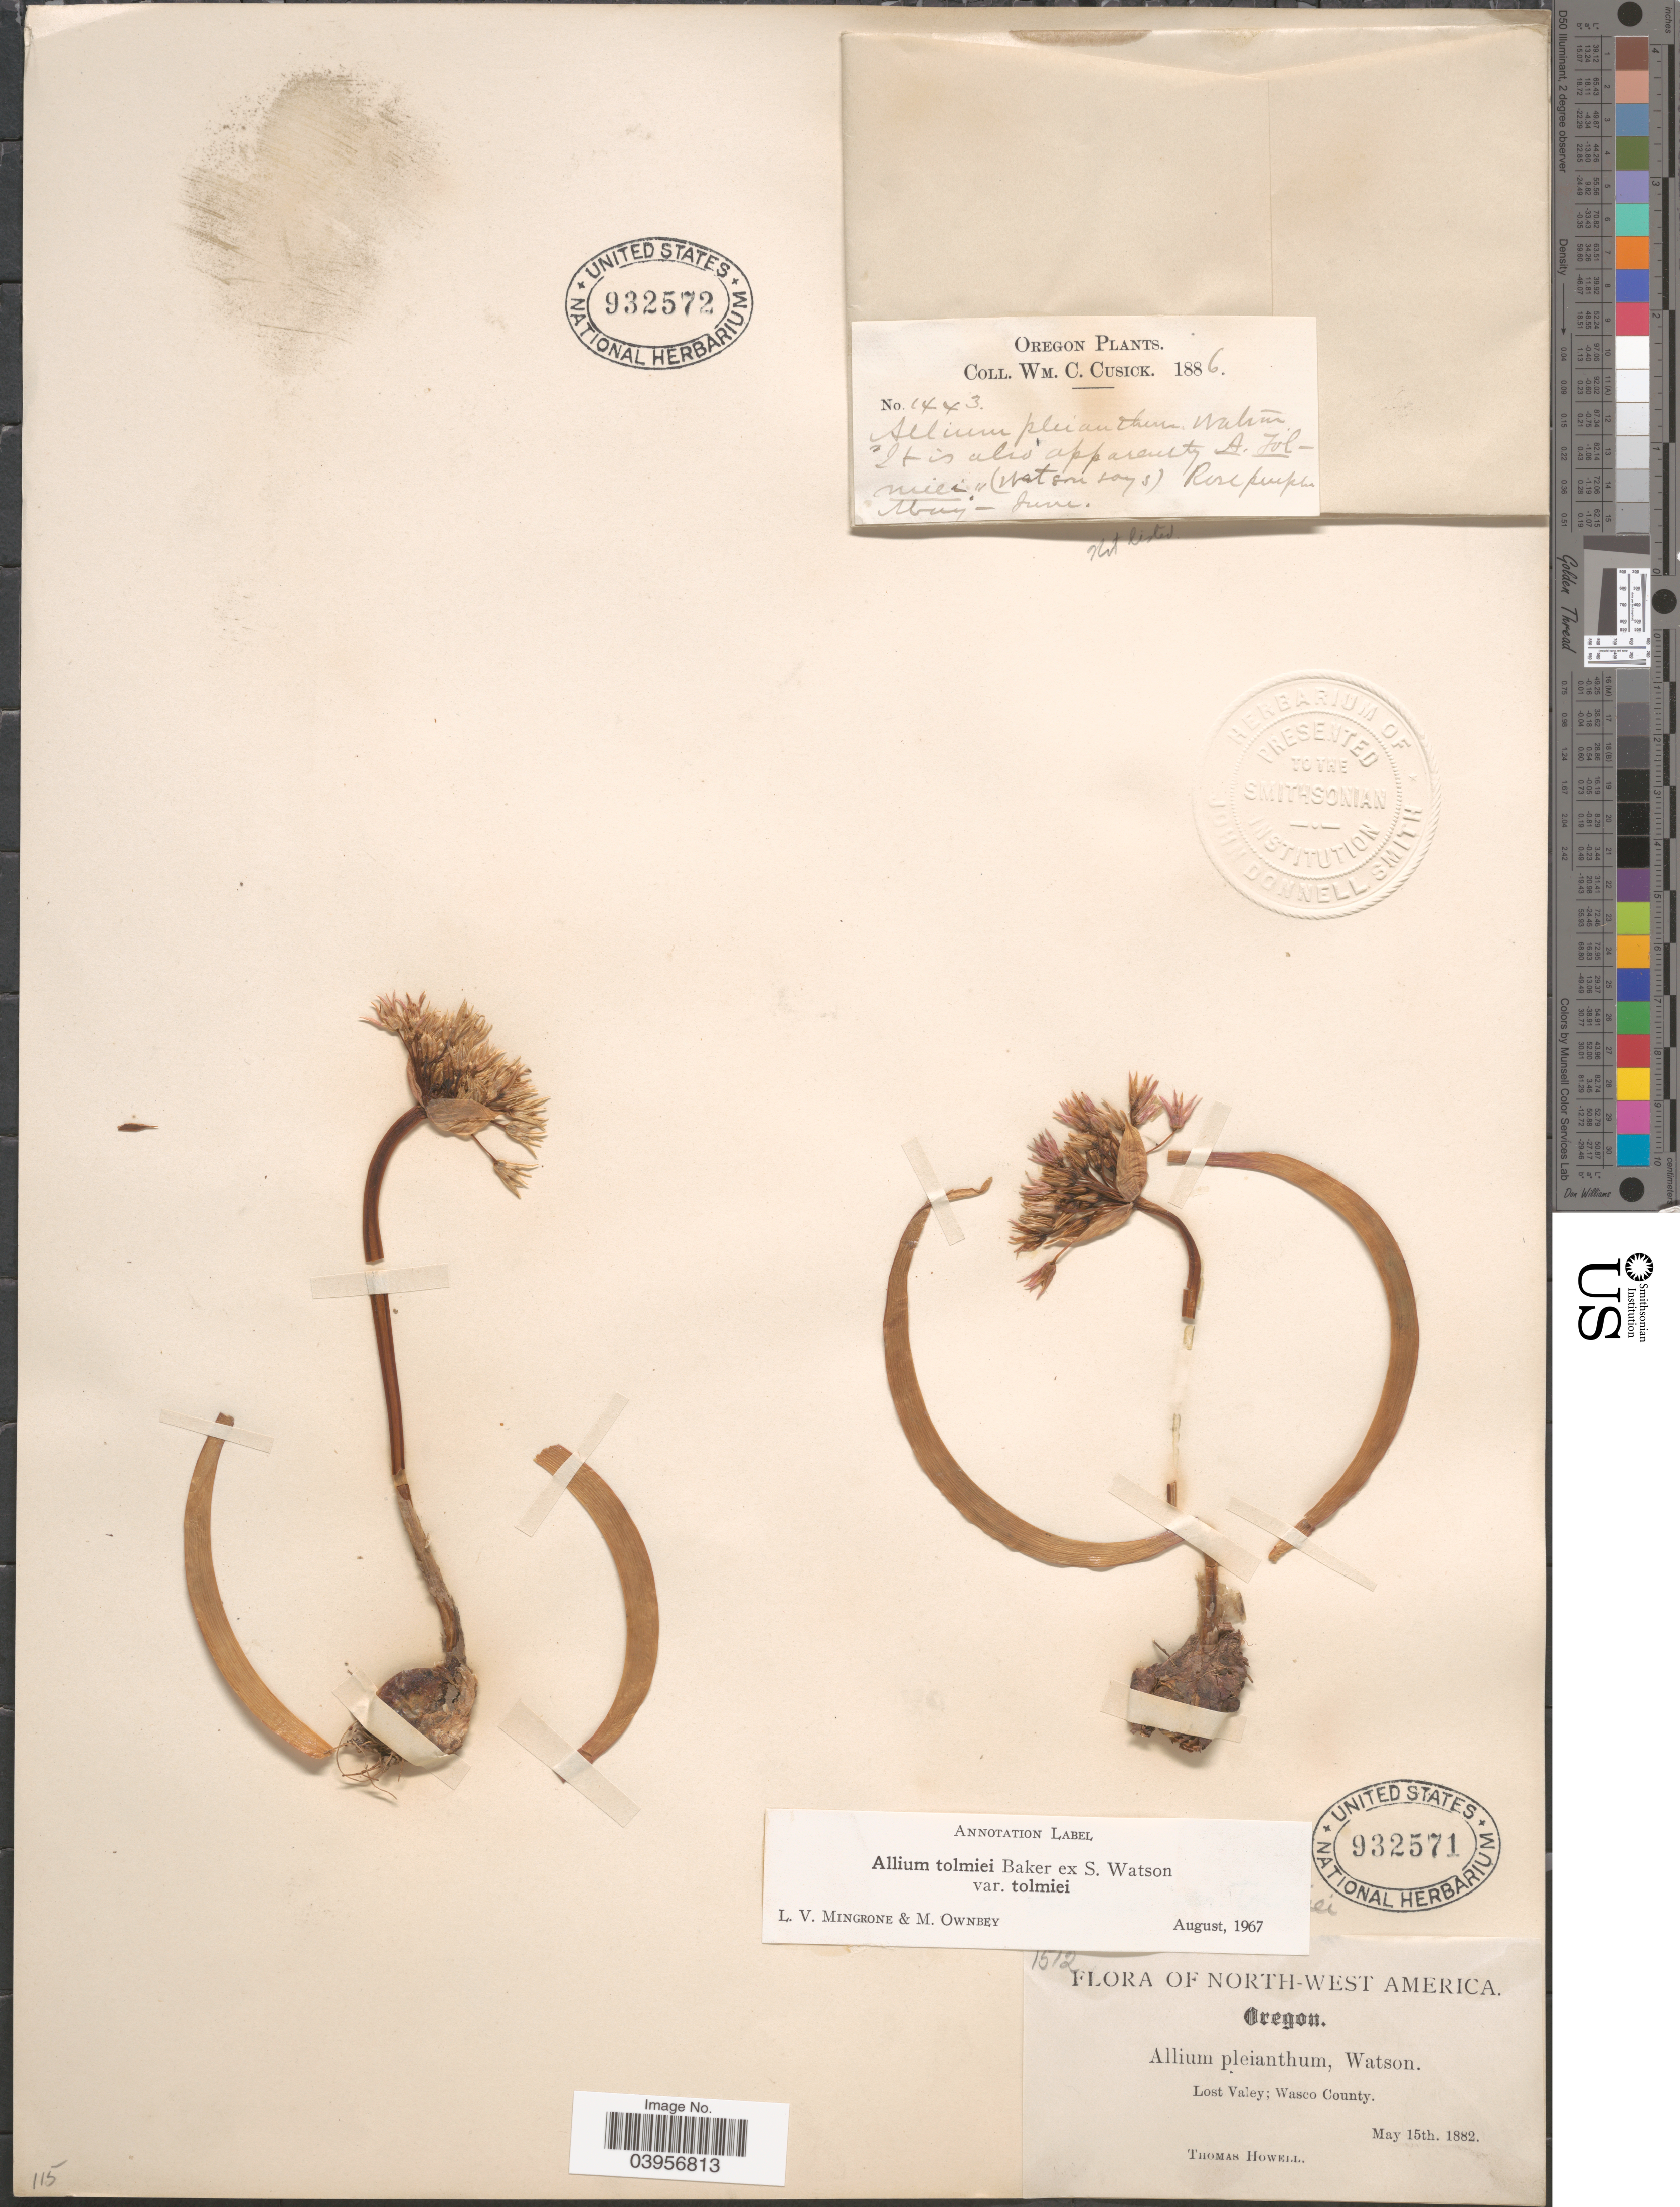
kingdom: Plantae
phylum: Tracheophyta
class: Liliopsida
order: Asparagales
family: Amaryllidaceae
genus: Allium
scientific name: Allium tolmiei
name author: Baker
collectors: W. C. Cusick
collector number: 1443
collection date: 1886-05/1886-06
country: United States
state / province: Oregon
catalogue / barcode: US 932572-2